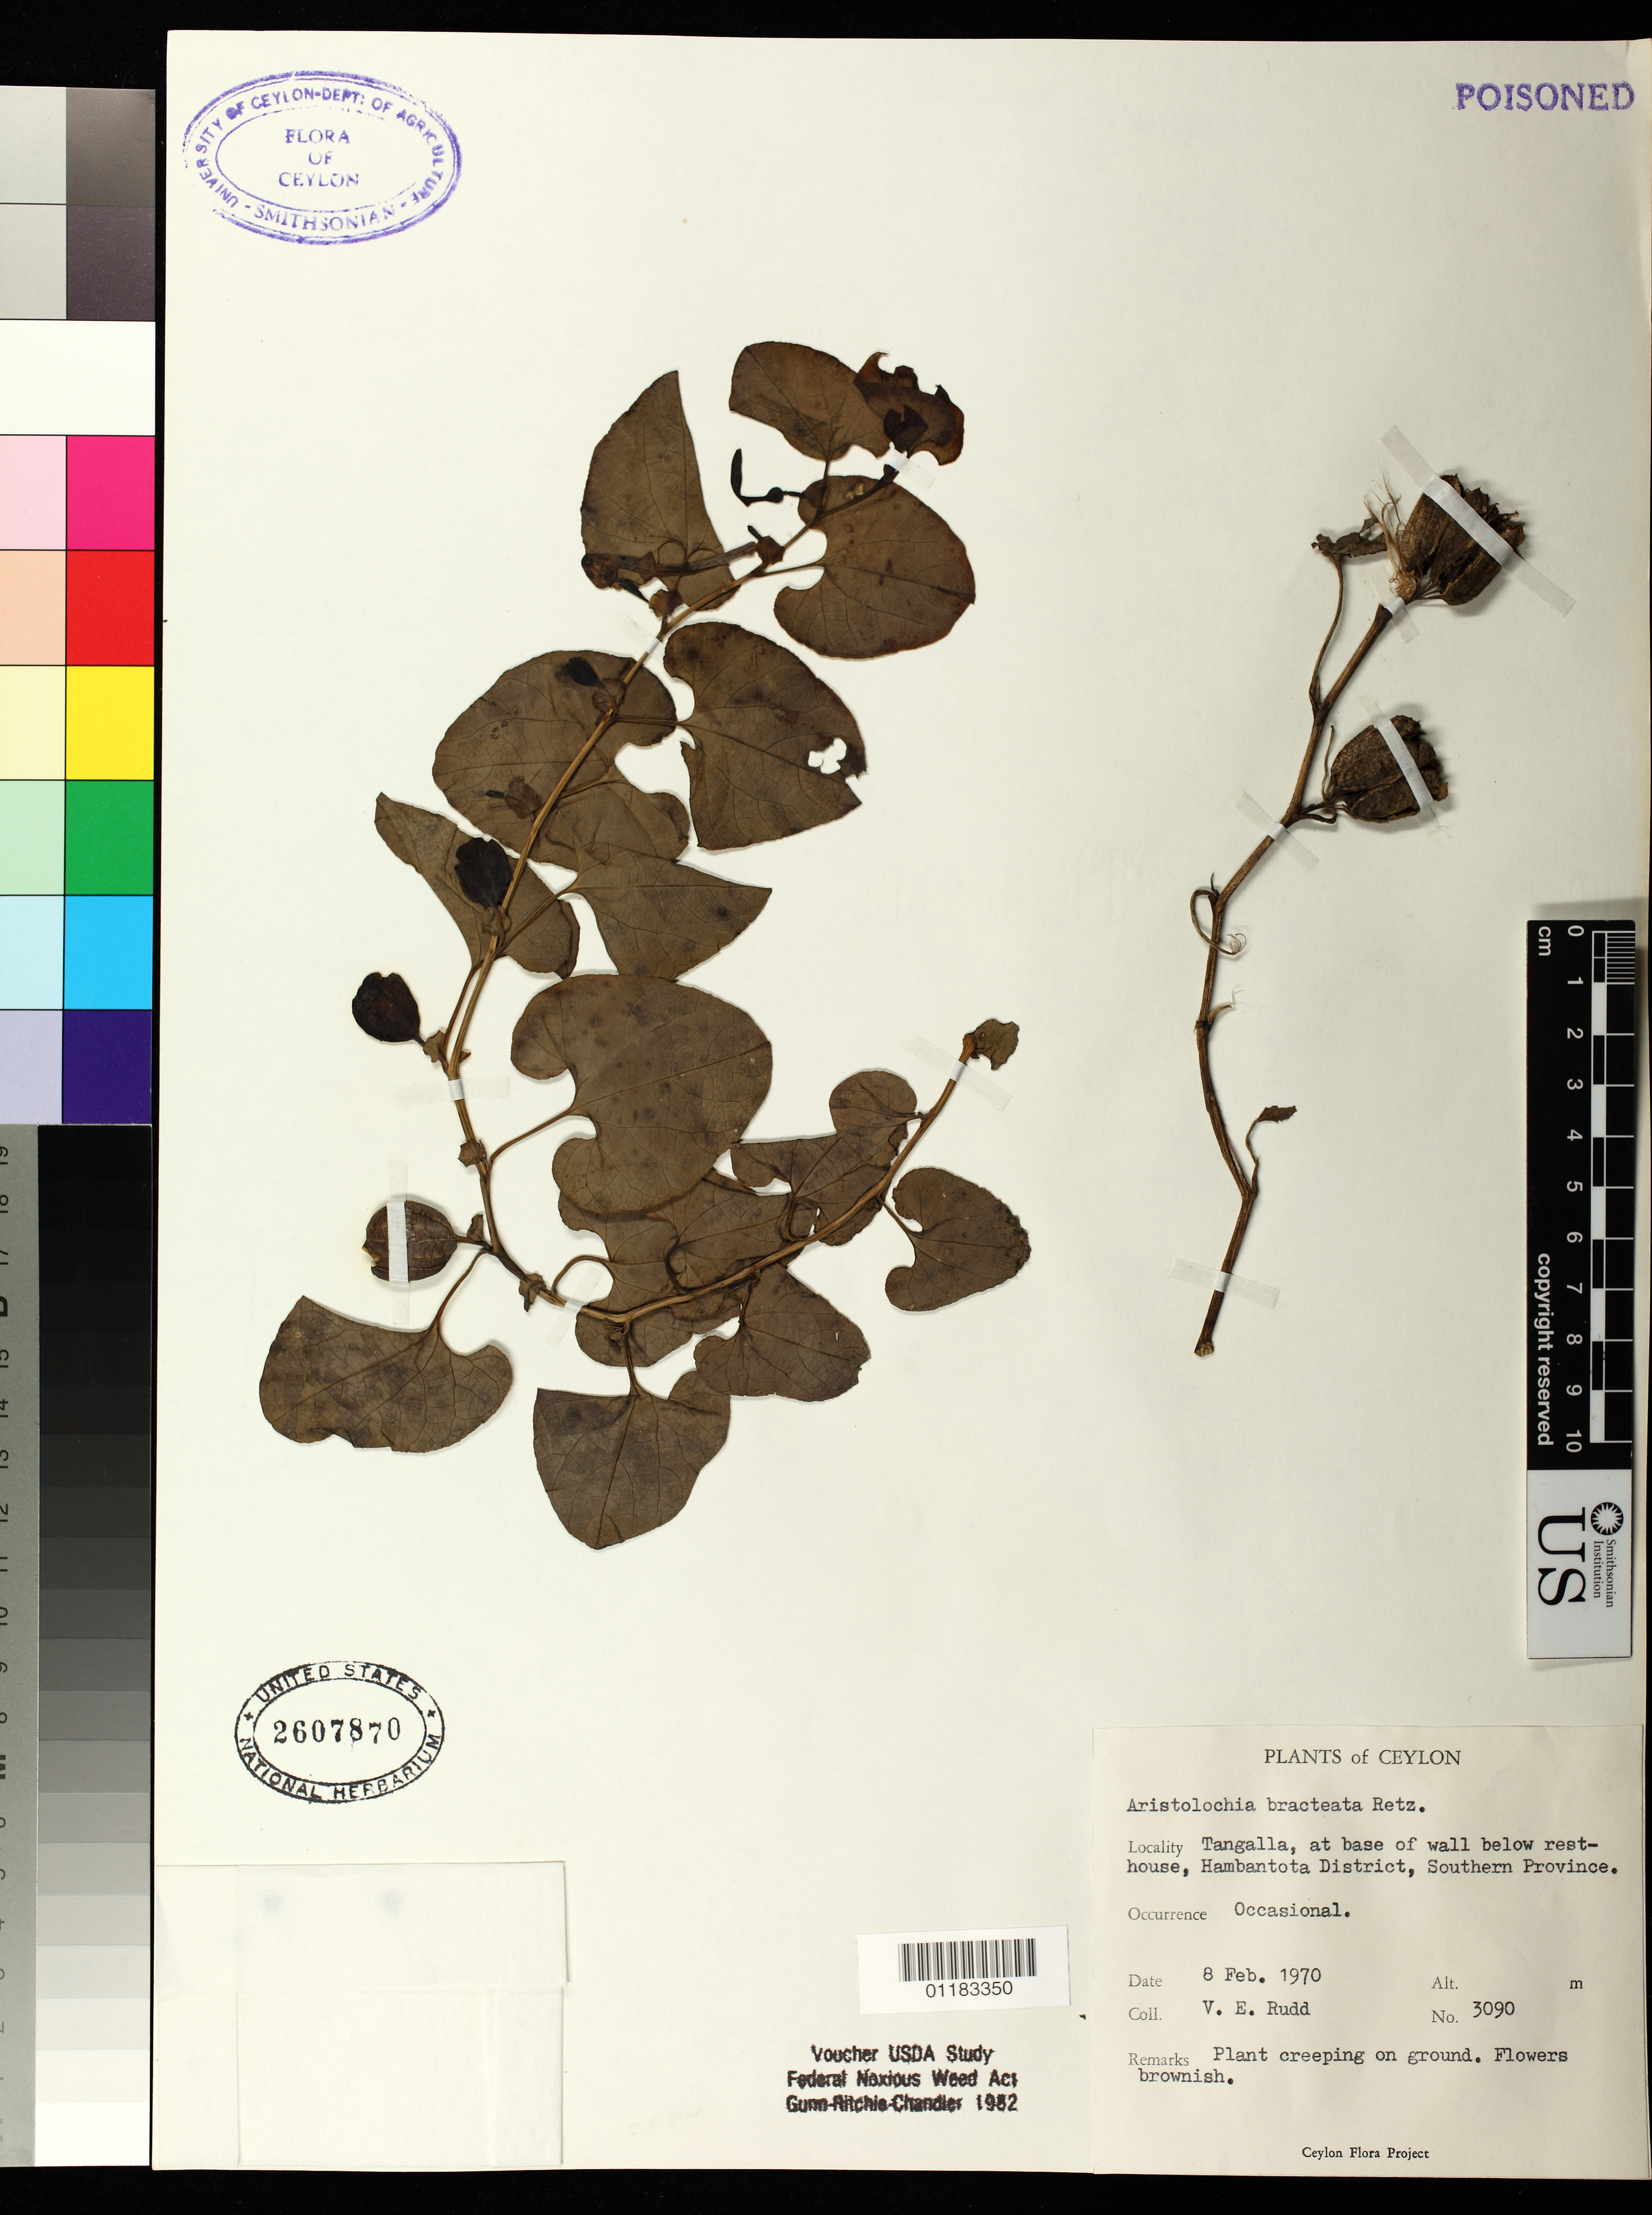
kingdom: Plantae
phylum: Tracheophyta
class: Magnoliopsida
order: Piperales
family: Aristolochiaceae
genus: Aristolochia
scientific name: Aristolochia bracteolata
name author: Lam.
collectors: V. E. Rudd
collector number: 3090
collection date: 1970-02-08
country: Sri Lanka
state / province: Southern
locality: Tangalla, at base of wall below resthouse, Hambantota District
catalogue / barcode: US 2607870